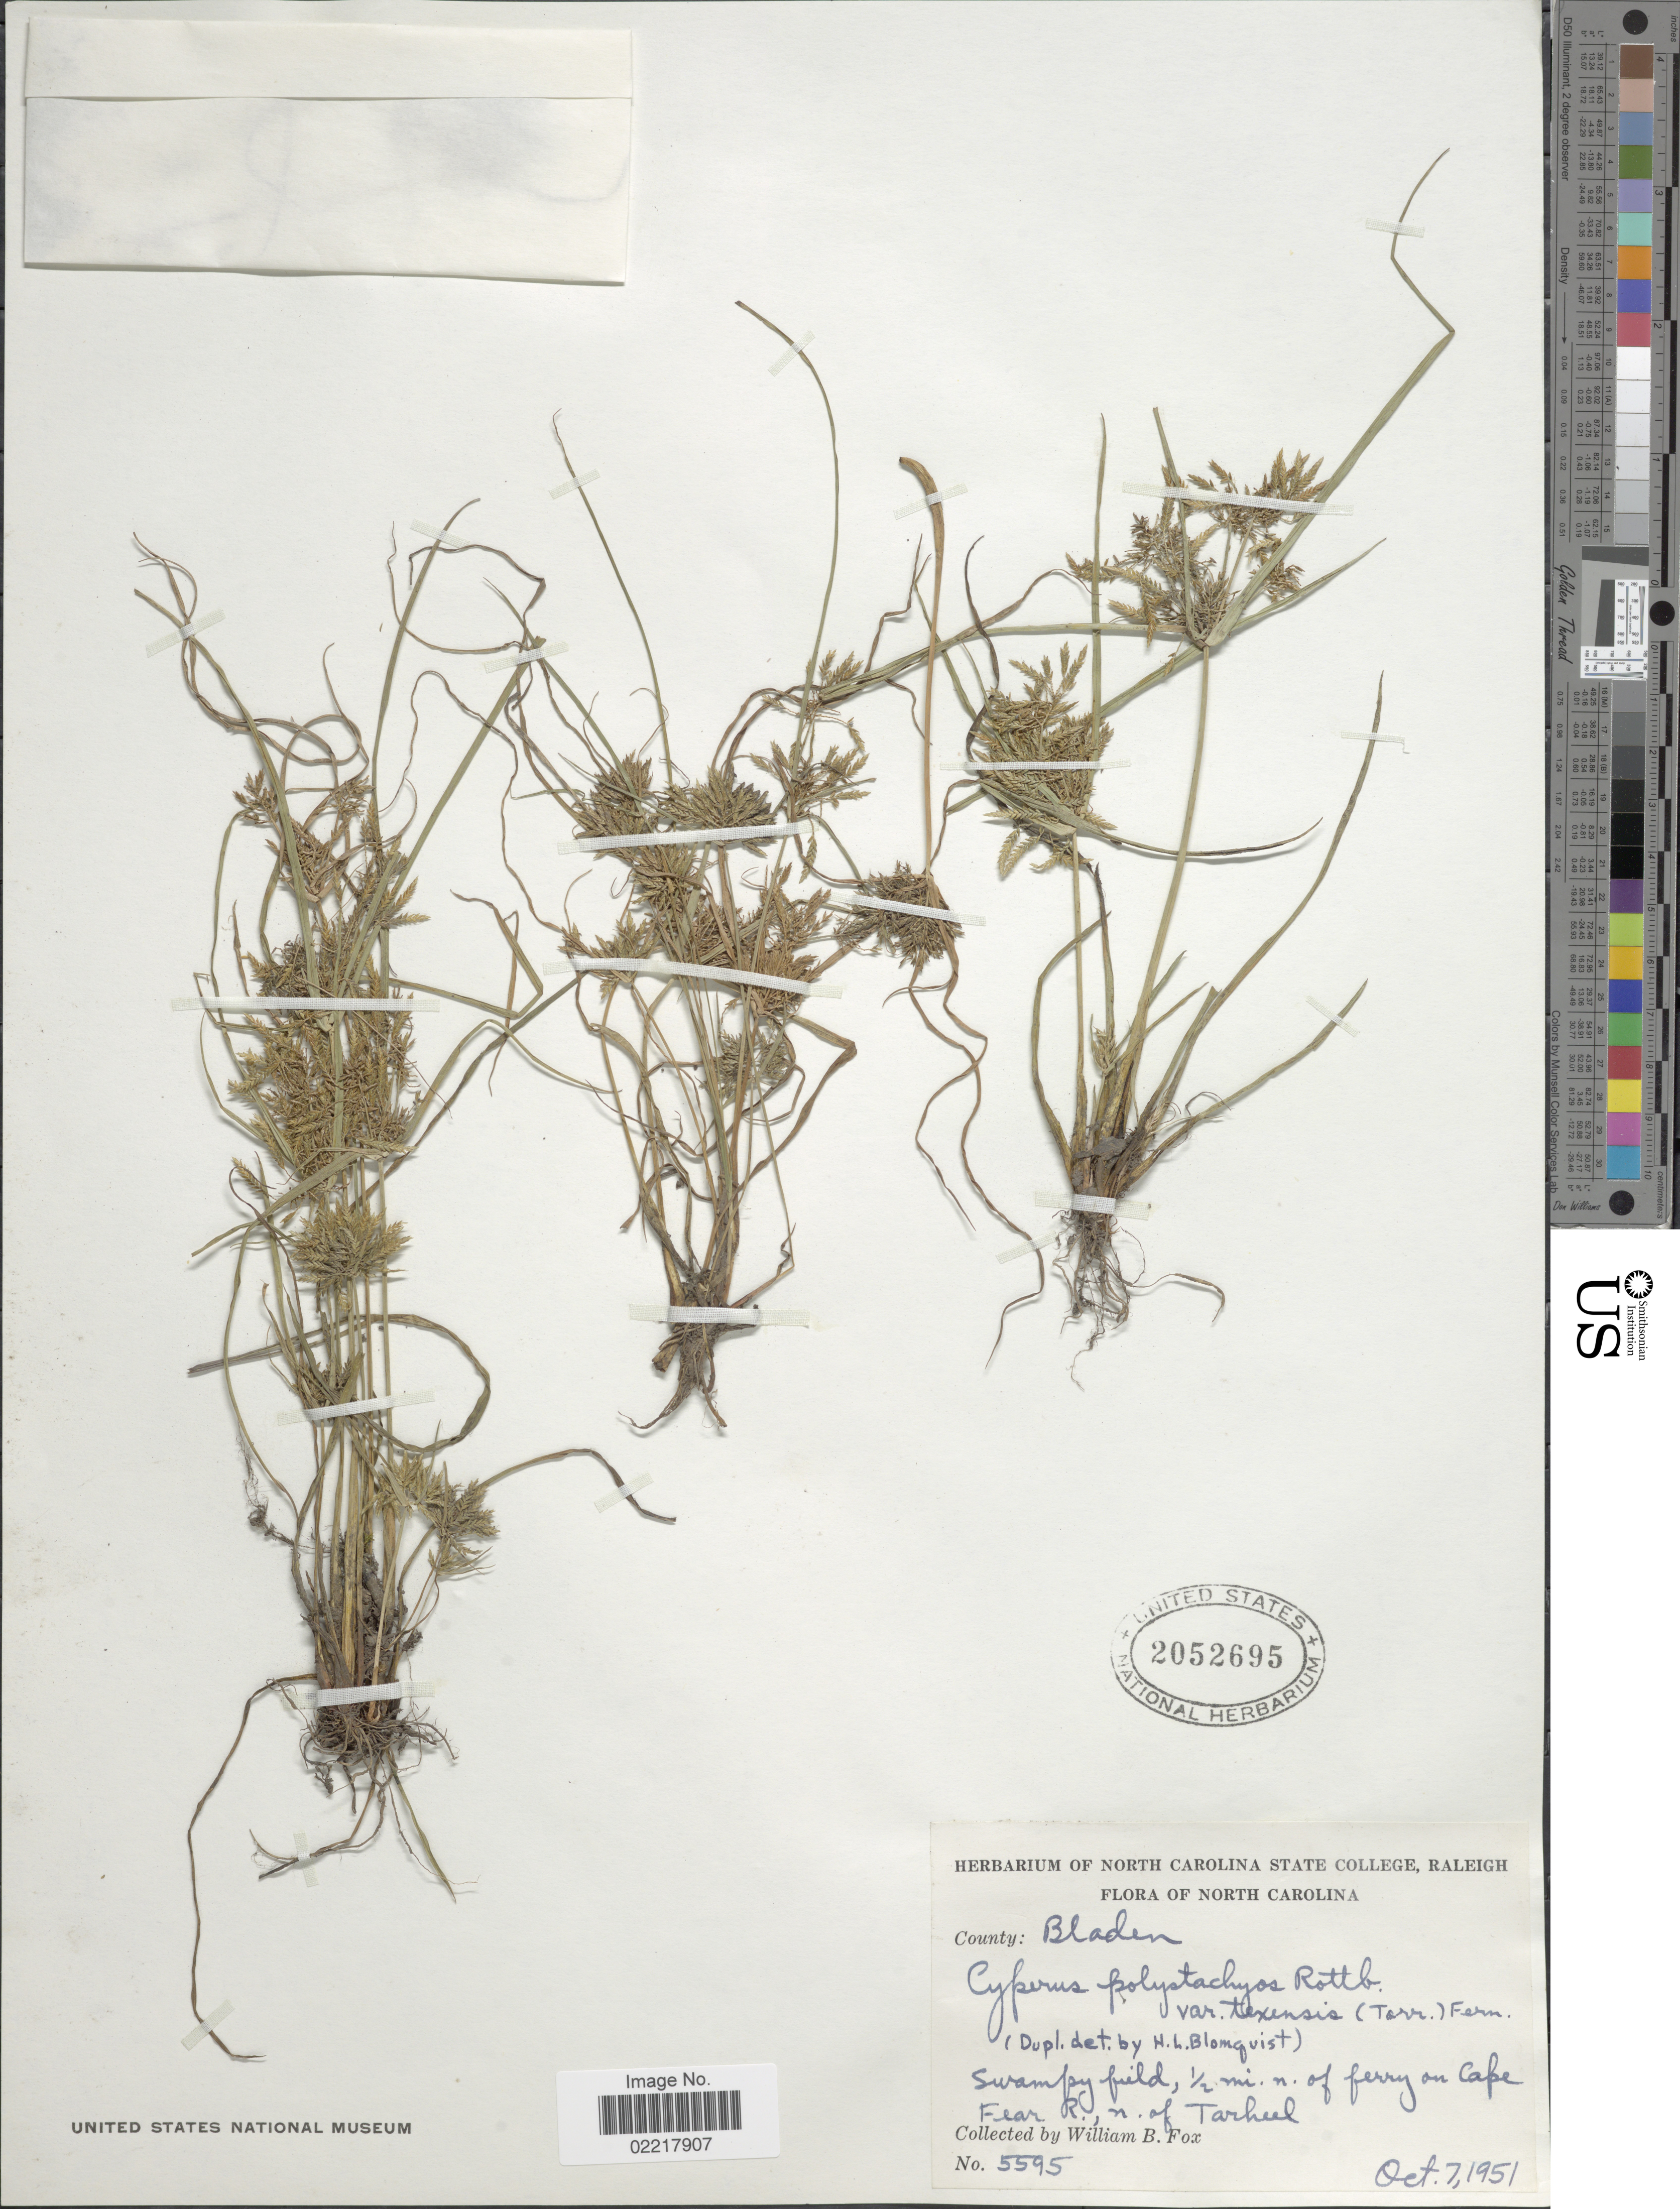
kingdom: Plantae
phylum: Tracheophyta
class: Liliopsida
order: Poales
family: Cyperaceae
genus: Cyperus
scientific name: Cyperus polystachyos var. texensis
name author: (Torr.) Fernald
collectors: W. Fox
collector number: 5595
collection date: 1951-10-07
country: United States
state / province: North Carolina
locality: County: Bladen, Swampy field, ½ mi. n. of ferry on Cape Fear R., n. of Tarhul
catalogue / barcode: US 2052695